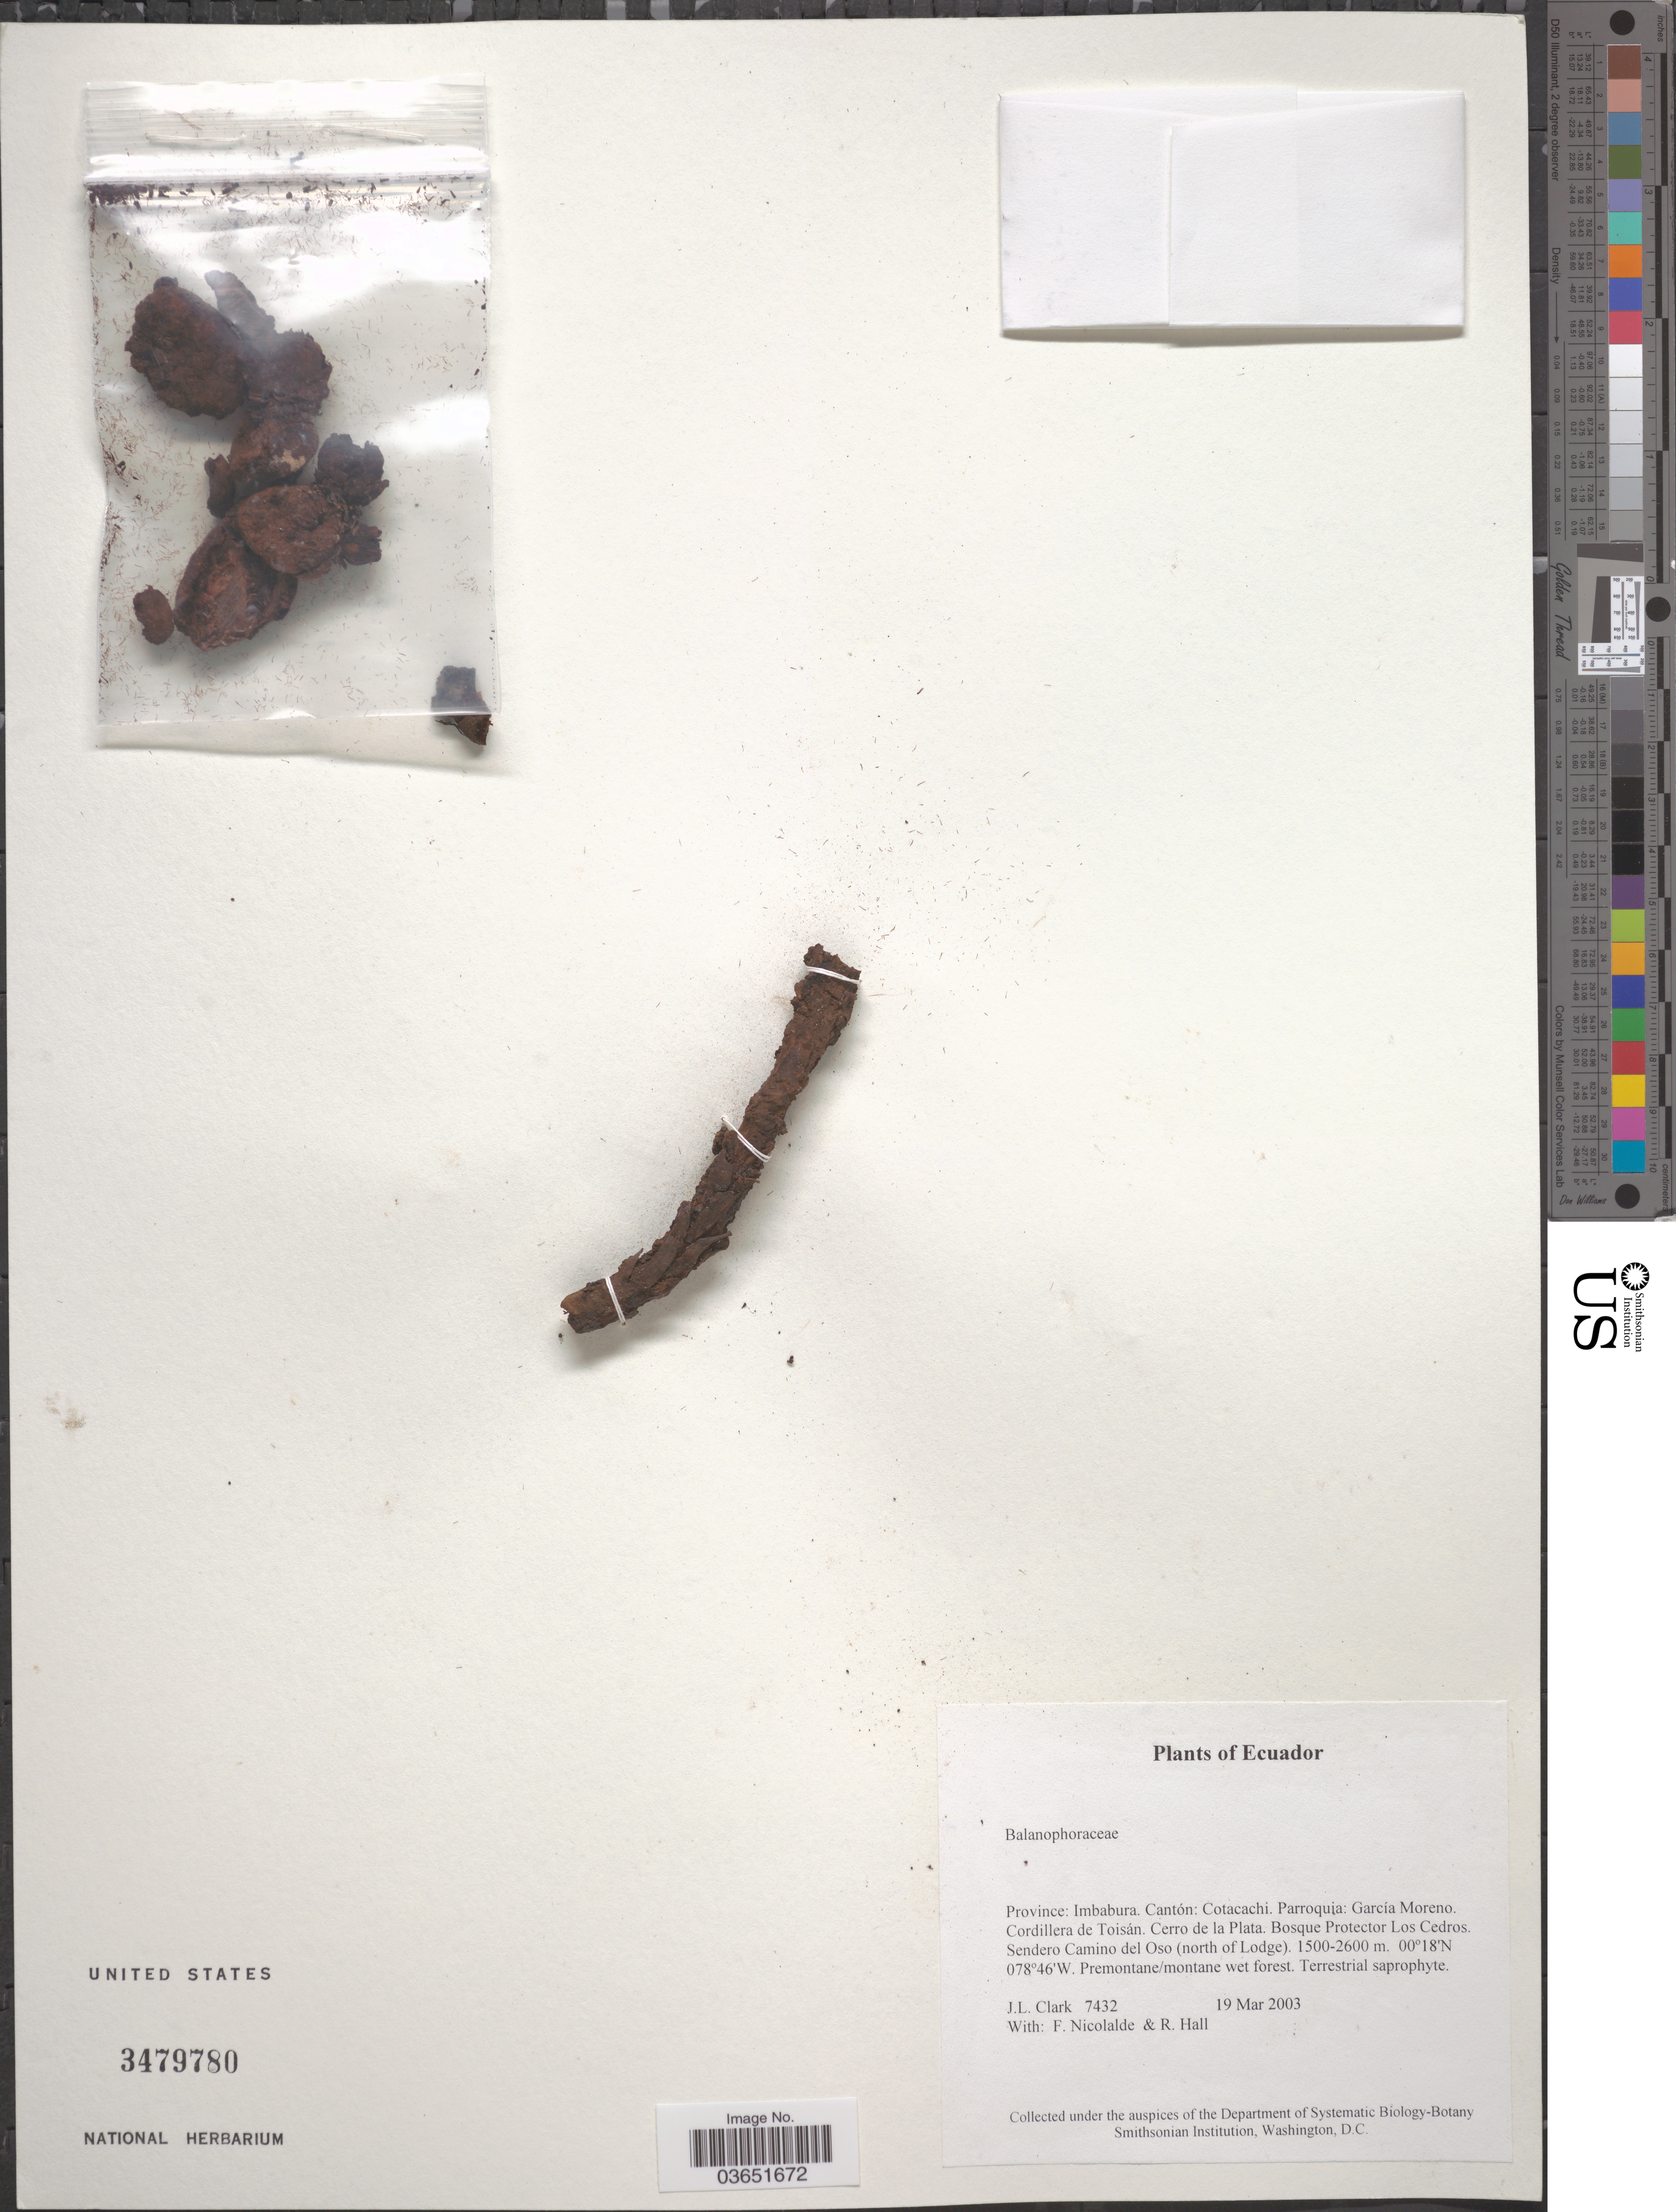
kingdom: Plantae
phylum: Tracheophyta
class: Magnoliopsida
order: Santalales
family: Balanophoraceae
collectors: J. L. Clark, F. Nicolalde & R. Hall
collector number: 7432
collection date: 2003-03-19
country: Ecuador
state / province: Imbabura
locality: Cantón: Cotacachi. Parroquia: García Moreno. Cordillera de Toisán. Cerro de la Plata. Bosque Protector Los Cedros. Sendero Camino del Oso (north of Lodge).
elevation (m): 1500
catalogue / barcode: US 3479780